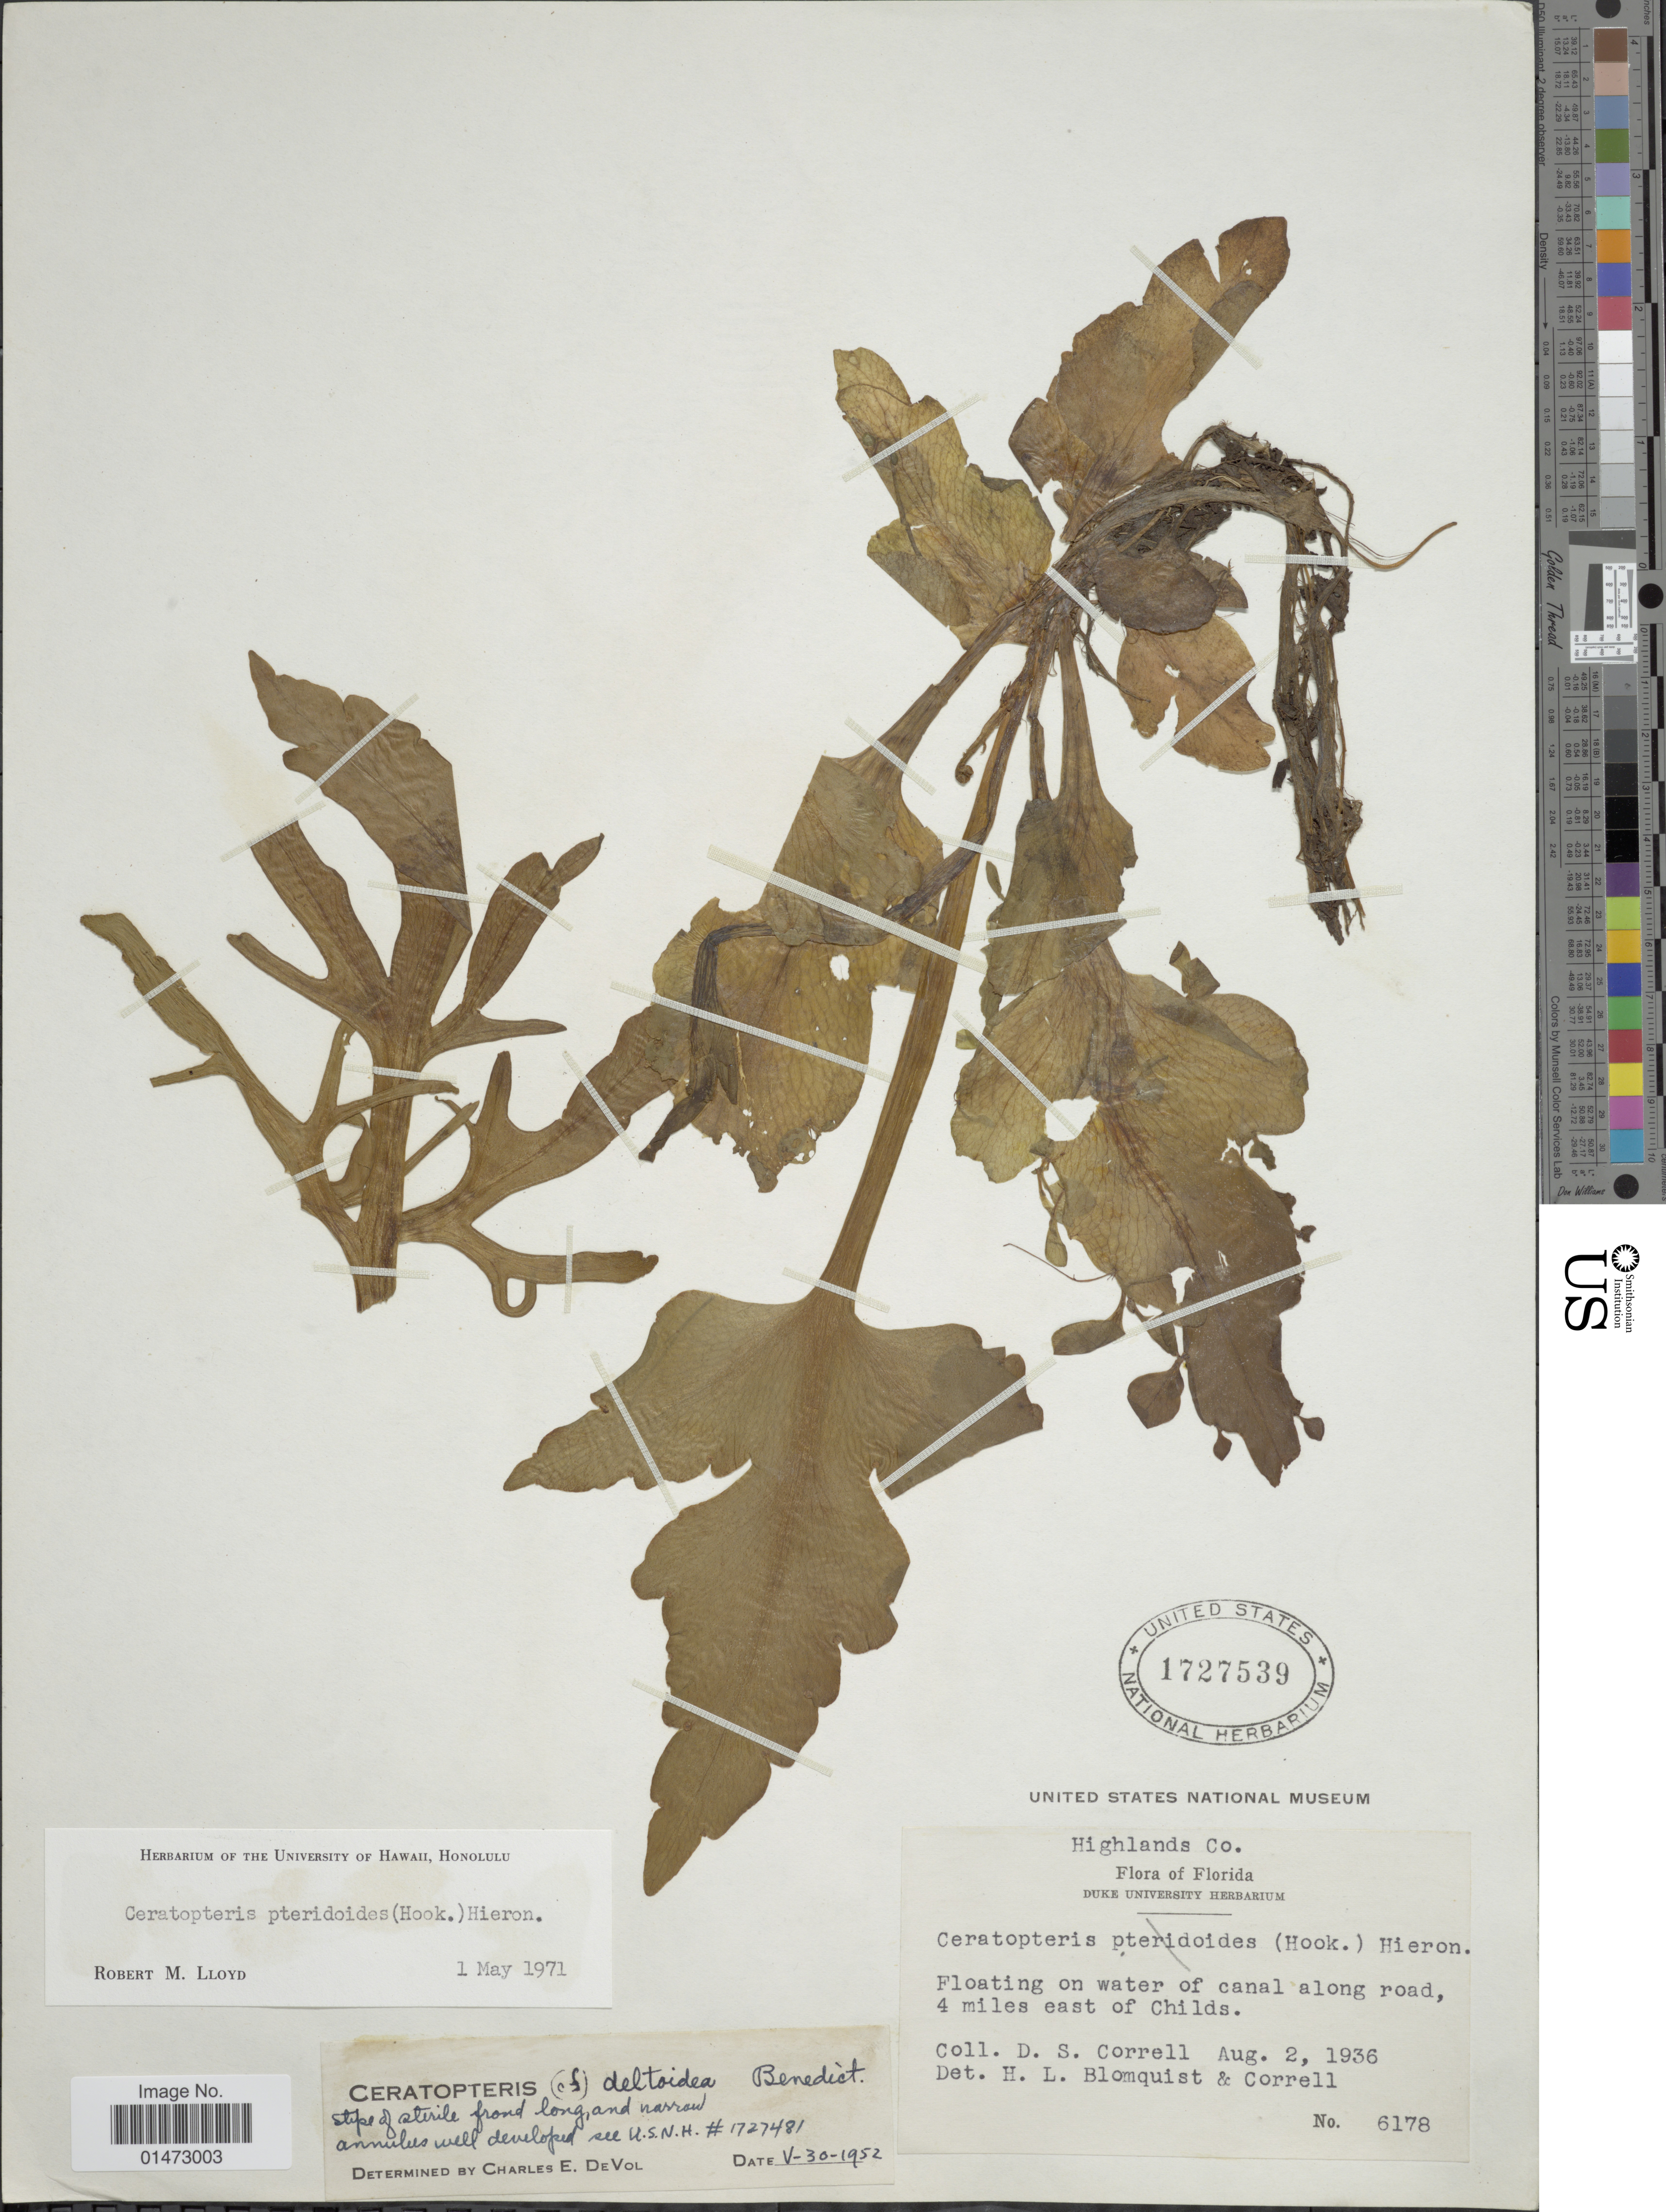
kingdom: Plantae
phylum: Tracheophyta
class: Polypodiopsida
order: Polypodiales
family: Pteridaceae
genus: Ceratopteris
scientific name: Ceratopteris pteridioides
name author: (Hook.) Hieron.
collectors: D. S. Correll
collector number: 6178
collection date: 1936-08-02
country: United States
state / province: Florida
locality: Highlands Co. Floating on water of canal along road, 4 miles east of Childs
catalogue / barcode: US 1727539